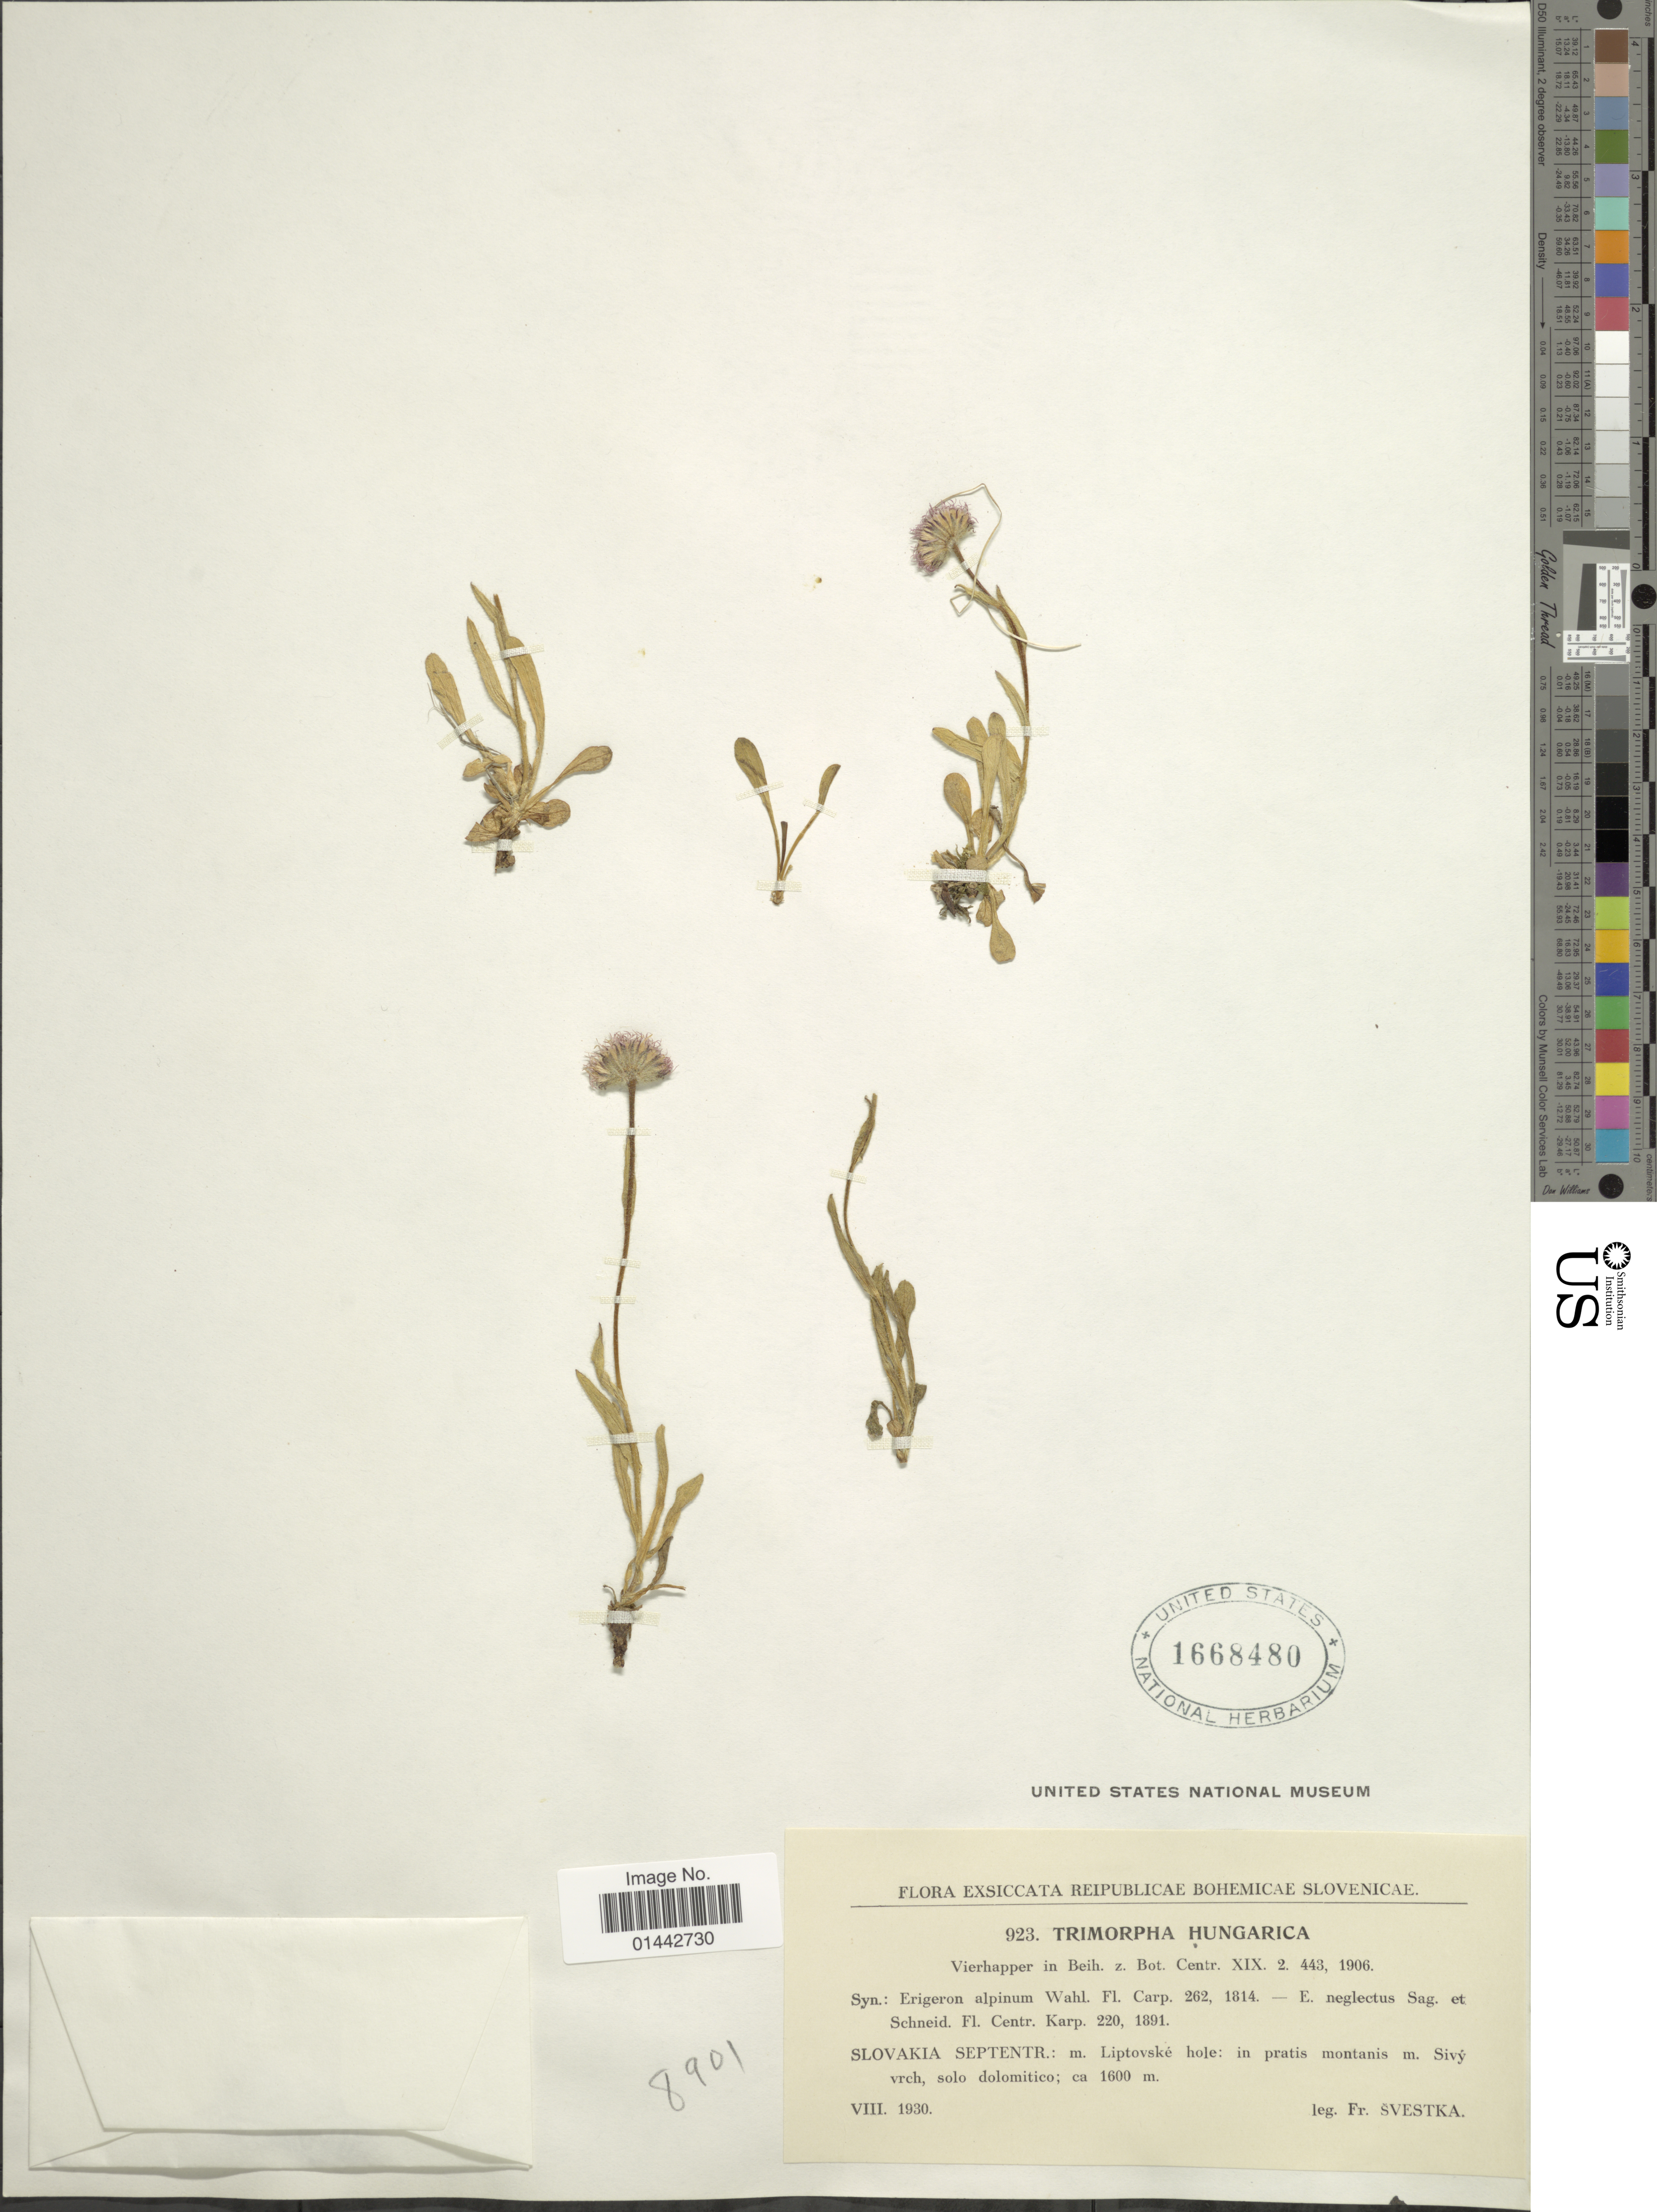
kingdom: Plantae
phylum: Tracheophyta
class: Magnoliopsida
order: Asterales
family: Asteraceae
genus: Erigeron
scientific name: Erigeron hungaricus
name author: (Vierh.) Pawł.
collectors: F. Svestka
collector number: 923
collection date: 1930-08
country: Slovakia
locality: M. Liptovské hole: in pratis montanis m. Sivý vrch, solo dolomitico.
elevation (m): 1600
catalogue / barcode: US 1668480